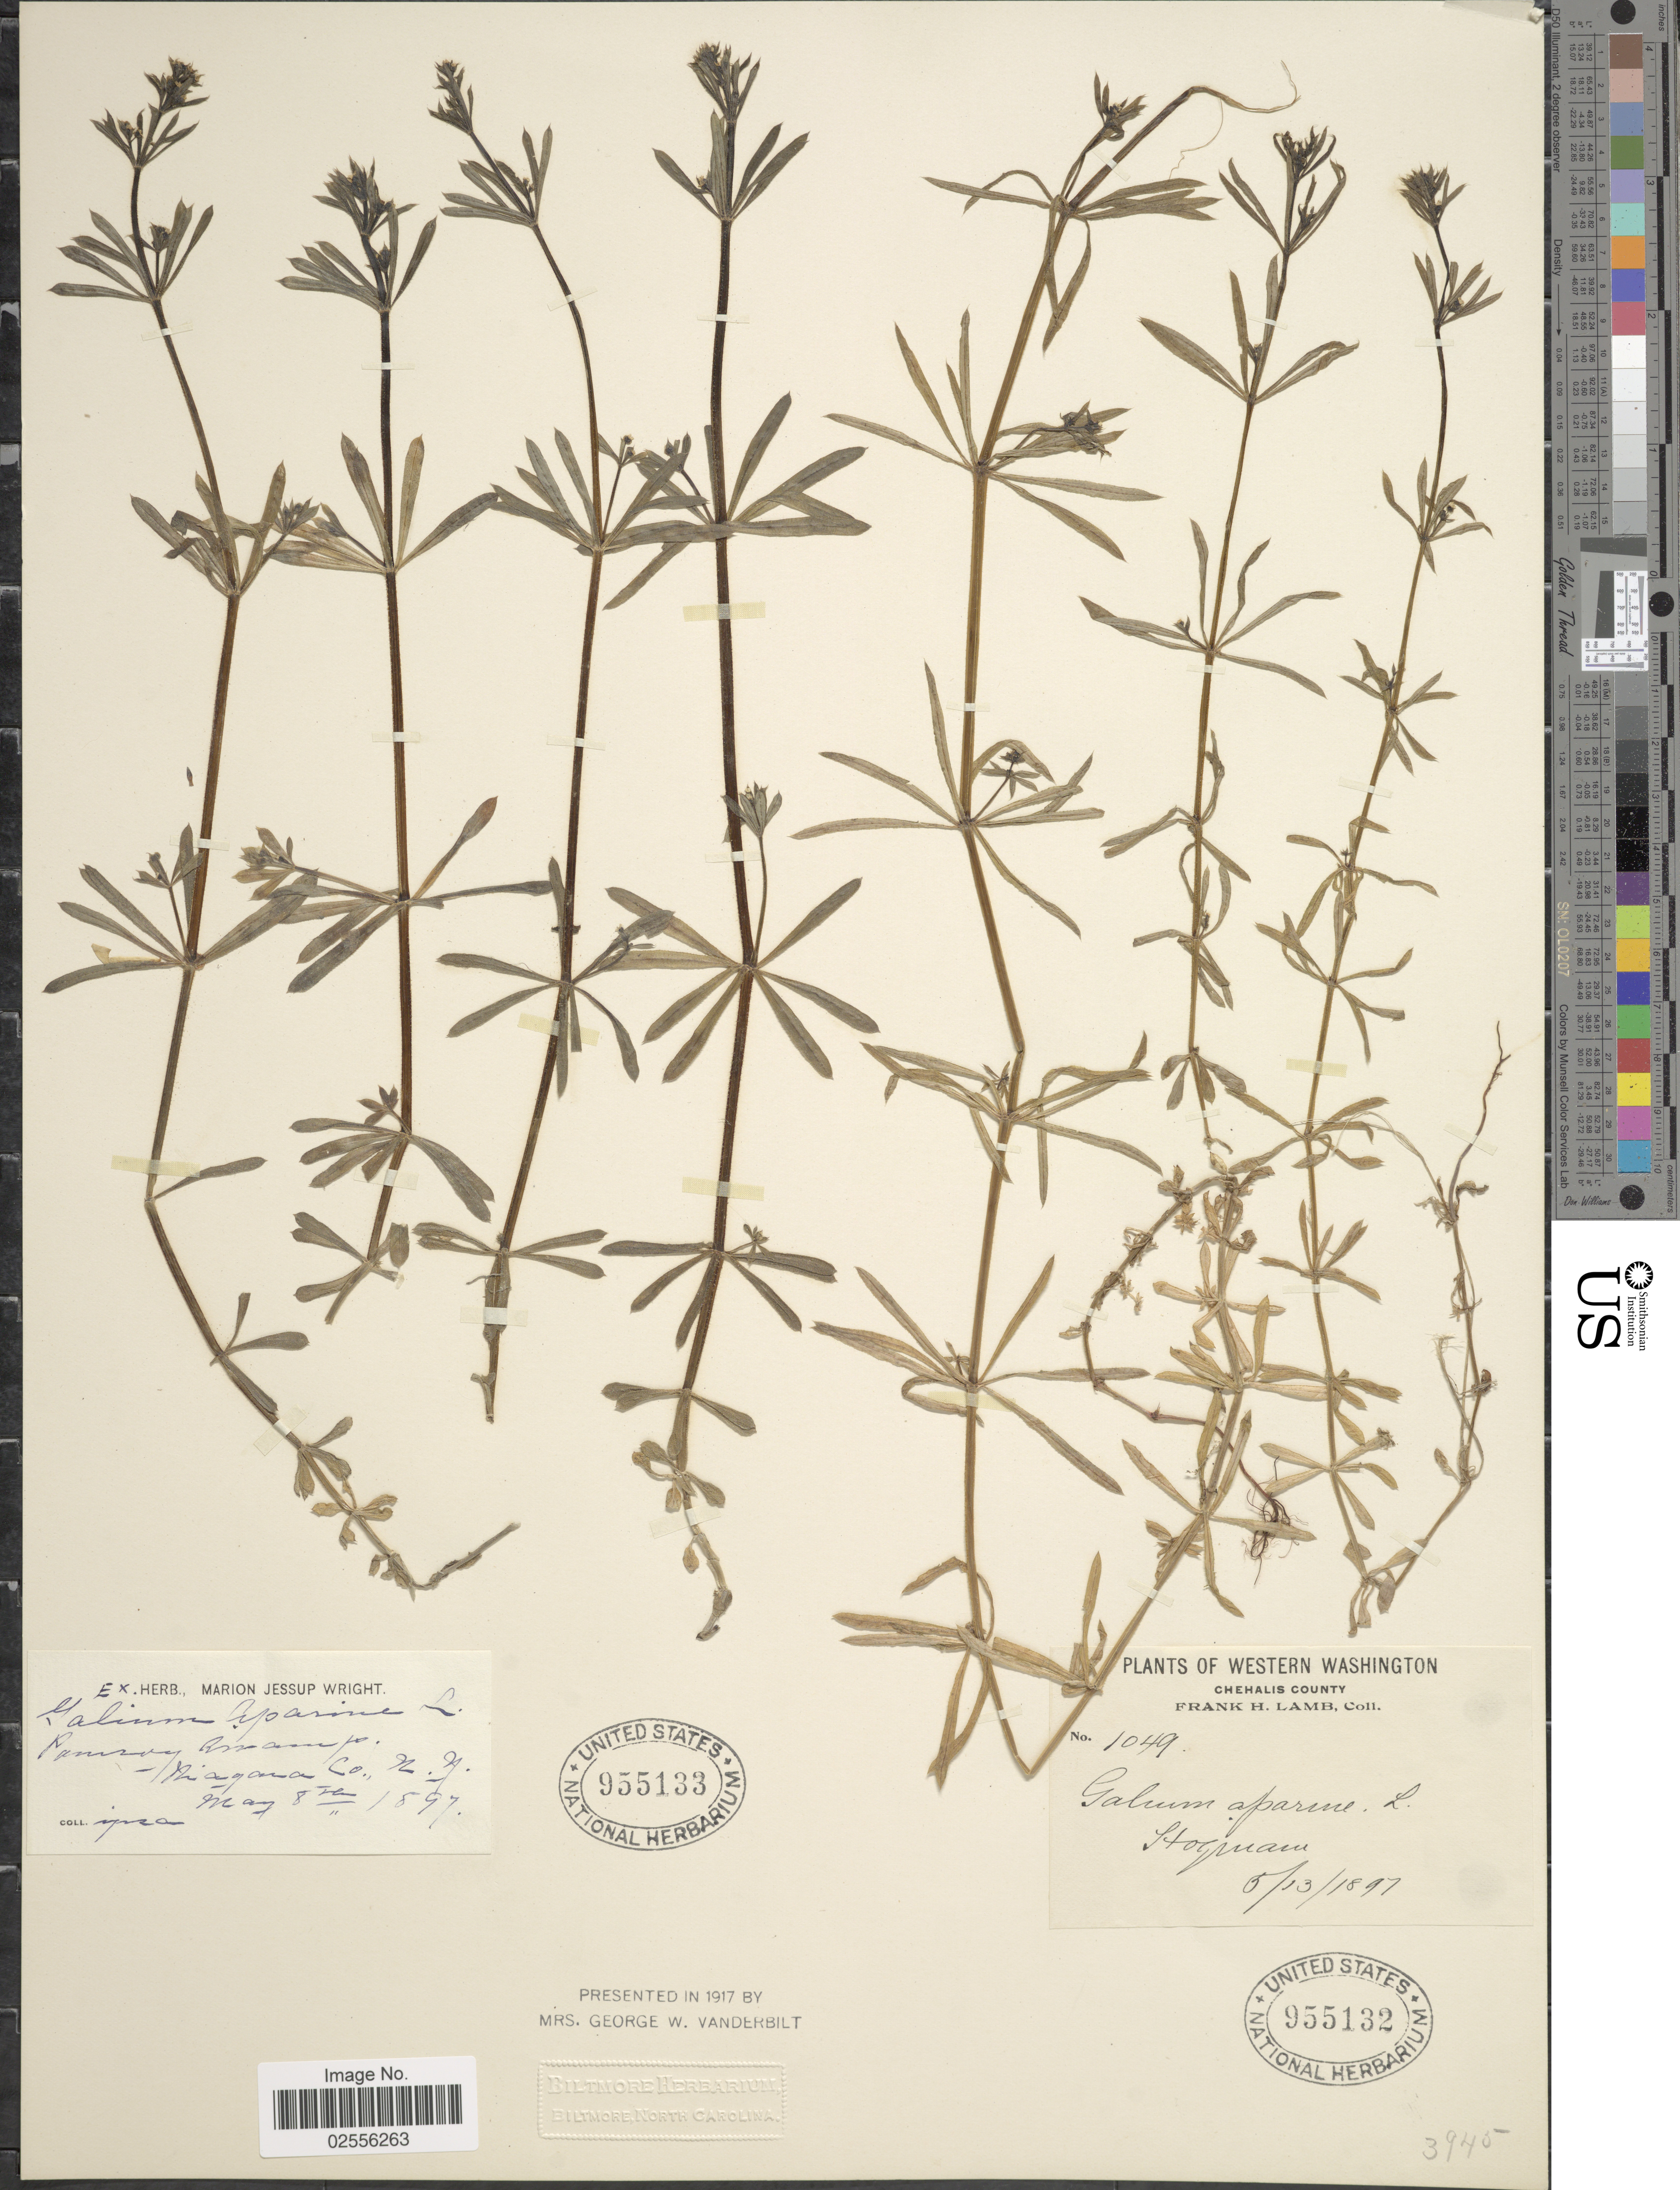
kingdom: Plantae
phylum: Tracheophyta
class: Magnoliopsida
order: Gentianales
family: Rubiaceae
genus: Galium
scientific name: Galium aparine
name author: L.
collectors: M. J. Wright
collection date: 1897-05-08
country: United States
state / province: New York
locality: Pamroy Swamp. Niagara Co.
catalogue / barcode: US 955133-2